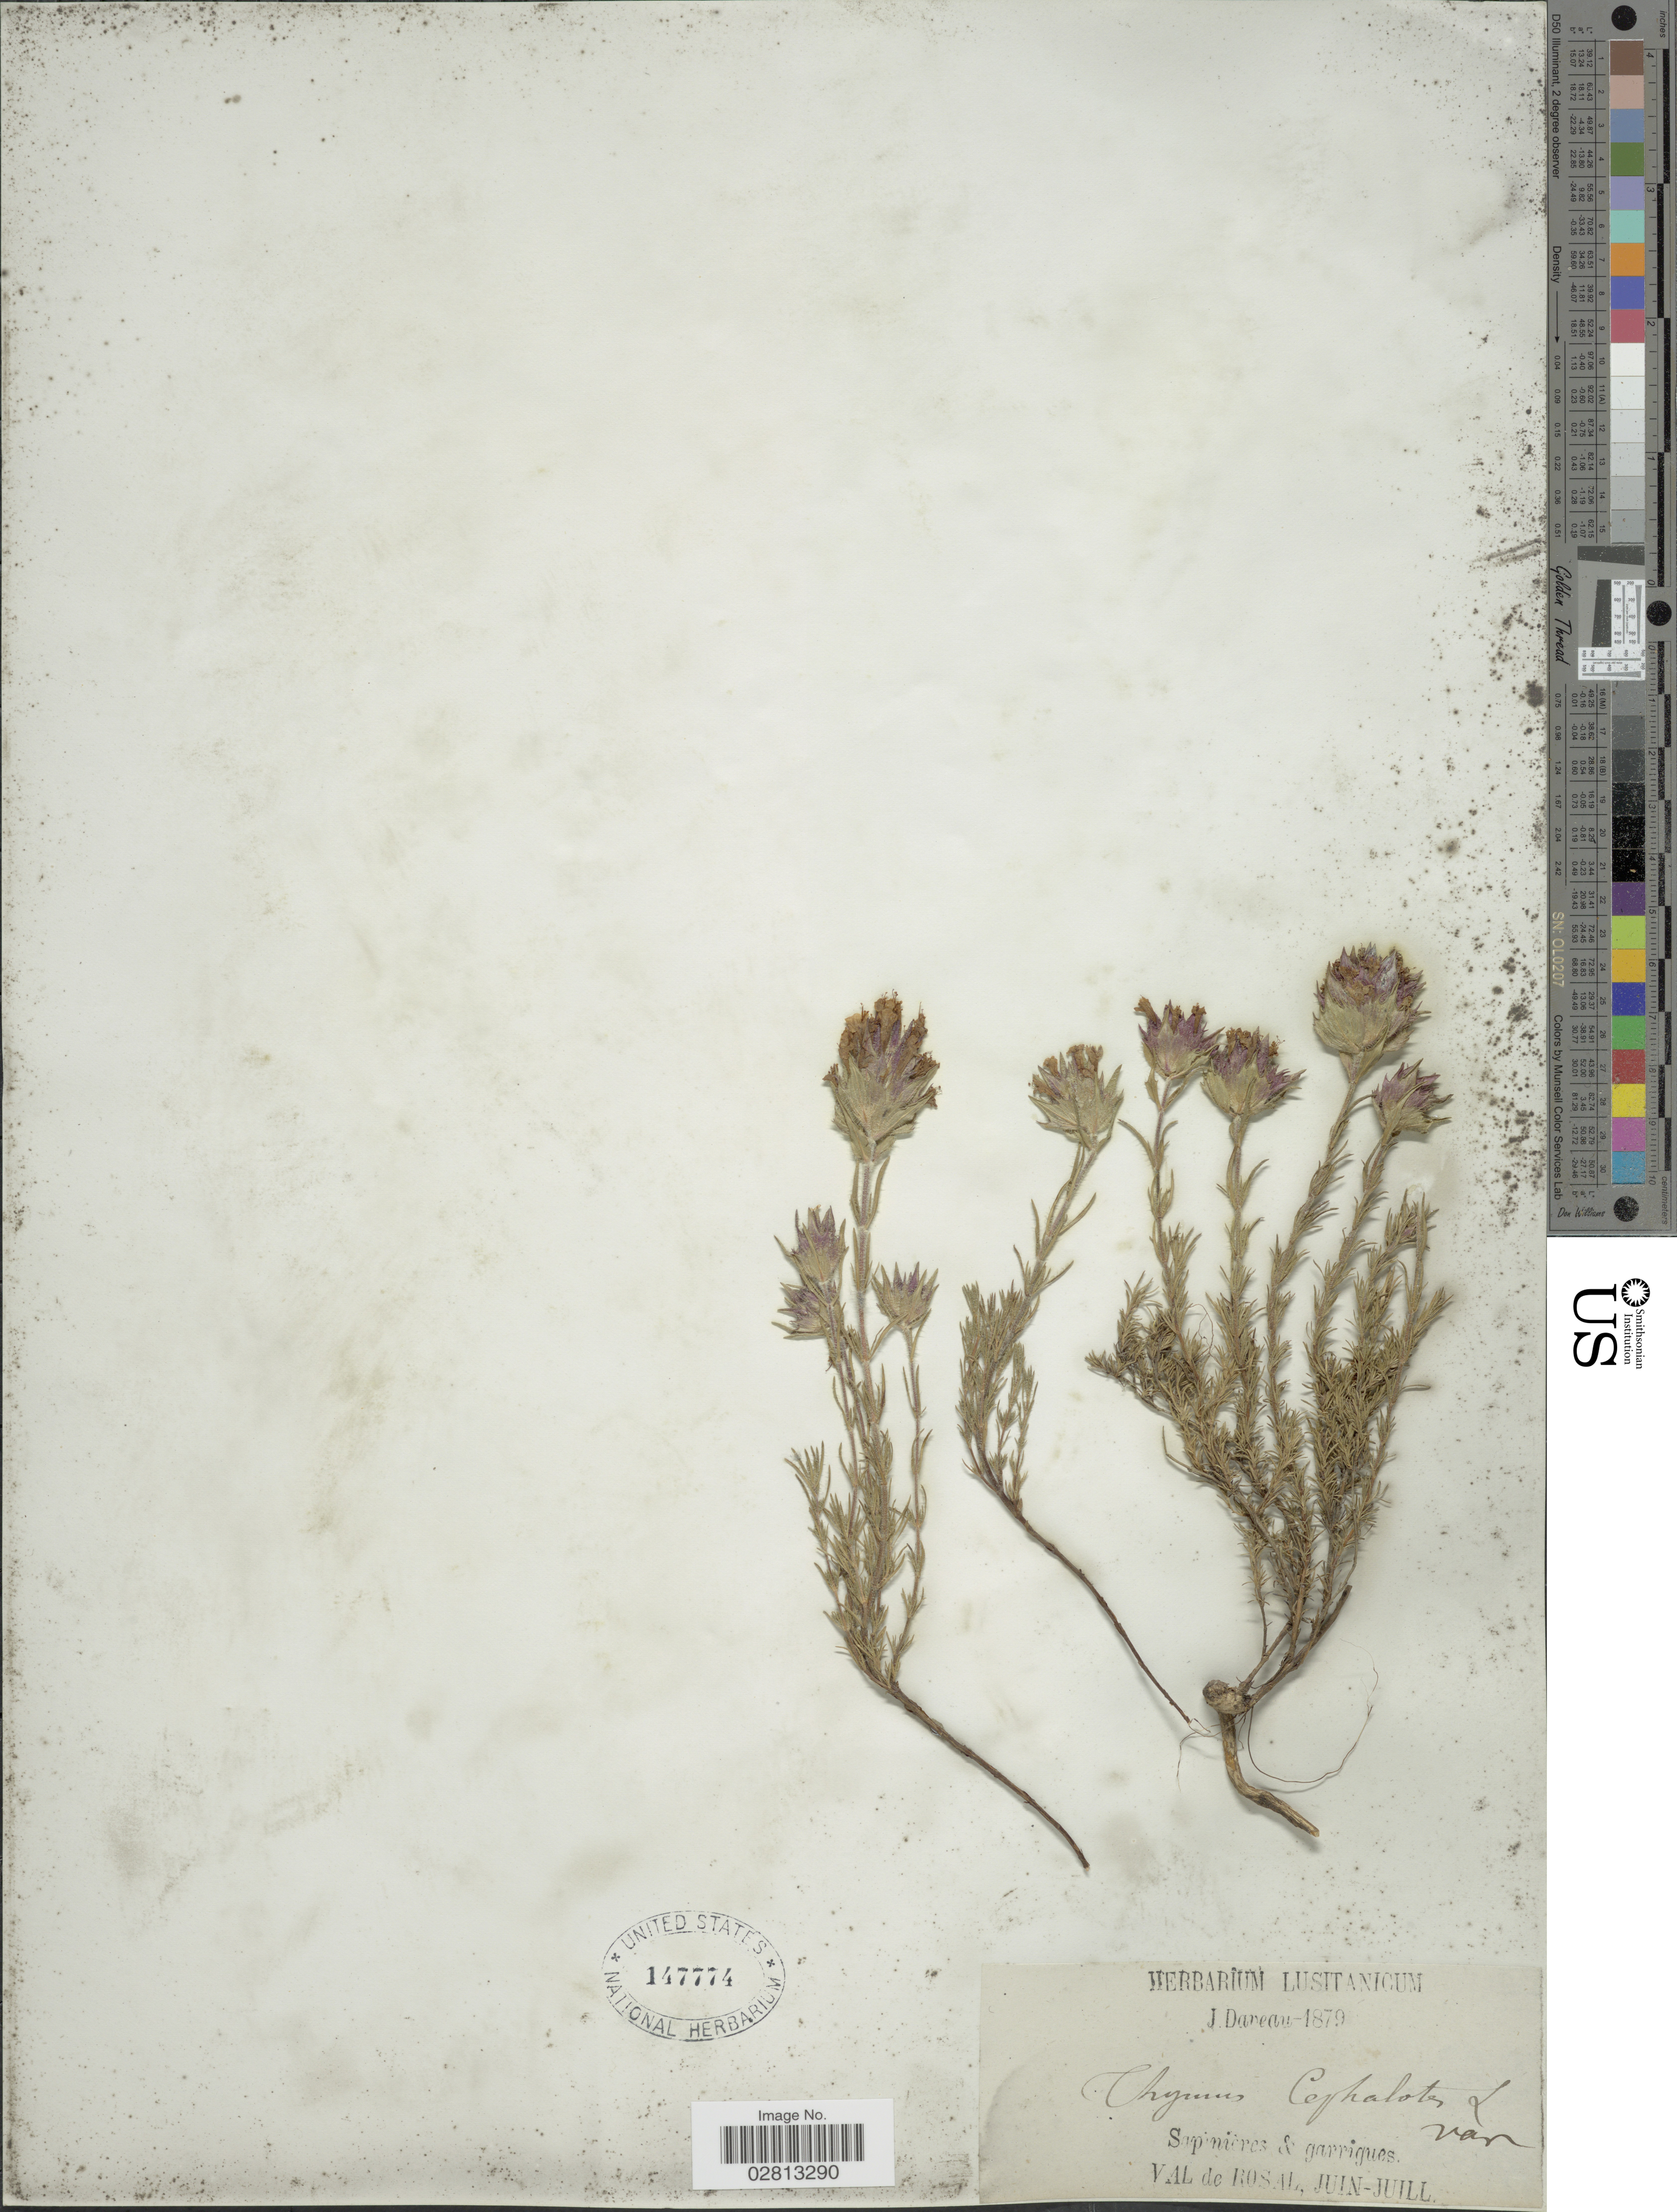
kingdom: Plantae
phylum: Tracheophyta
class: Magnoliopsida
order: Lamiales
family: Lamiaceae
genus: Thymus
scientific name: Thymus cephalotos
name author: L.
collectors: J. Daveau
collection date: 1879-06/1879-07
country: Portugal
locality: Val de Rosal.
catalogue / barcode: US 147774